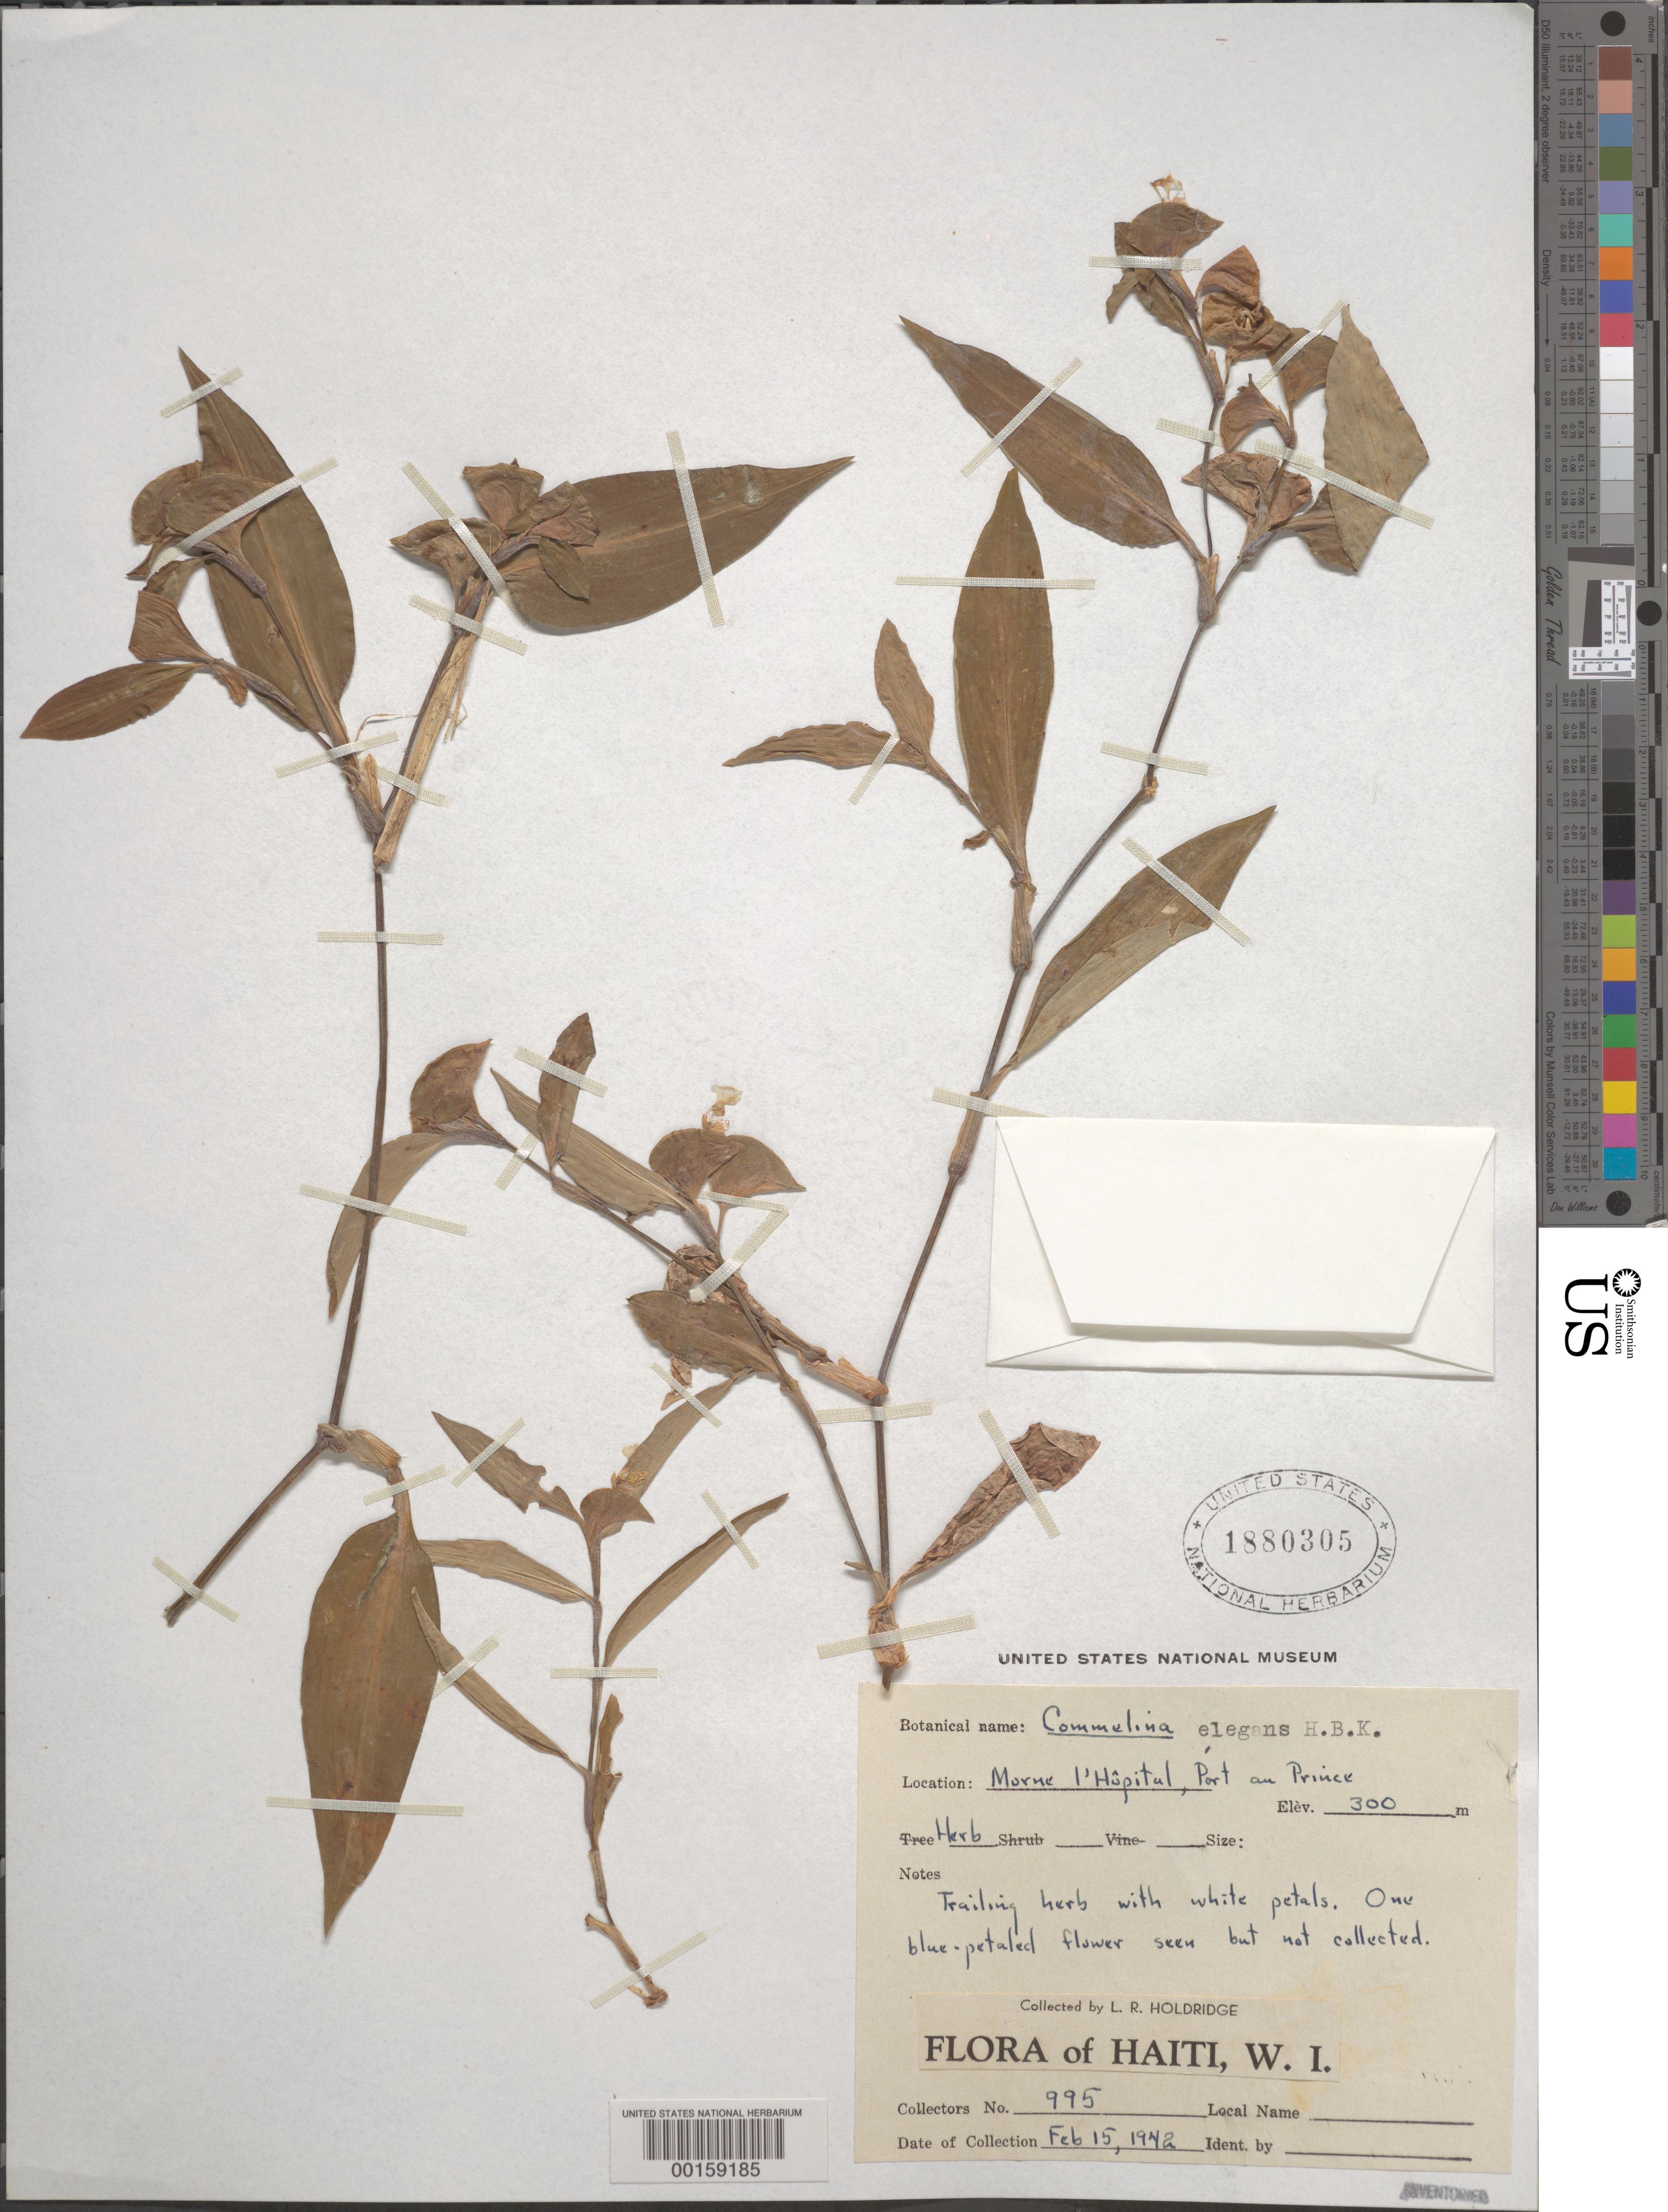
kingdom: Plantae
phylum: Tracheophyta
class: Liliopsida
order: Commelinales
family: Commelinaceae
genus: Commelina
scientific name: Commelina erecta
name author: L.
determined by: Faden, Robert B., (US), Smithsonian Institution - National Museum of Natural History (UNITED STATES)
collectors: R. A. Howard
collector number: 12494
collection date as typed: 11 Aug 1950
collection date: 1950-08-11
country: Dominican Republic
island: Hispaniola Island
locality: Beata island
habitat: On limestone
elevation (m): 300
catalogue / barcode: US 1880305